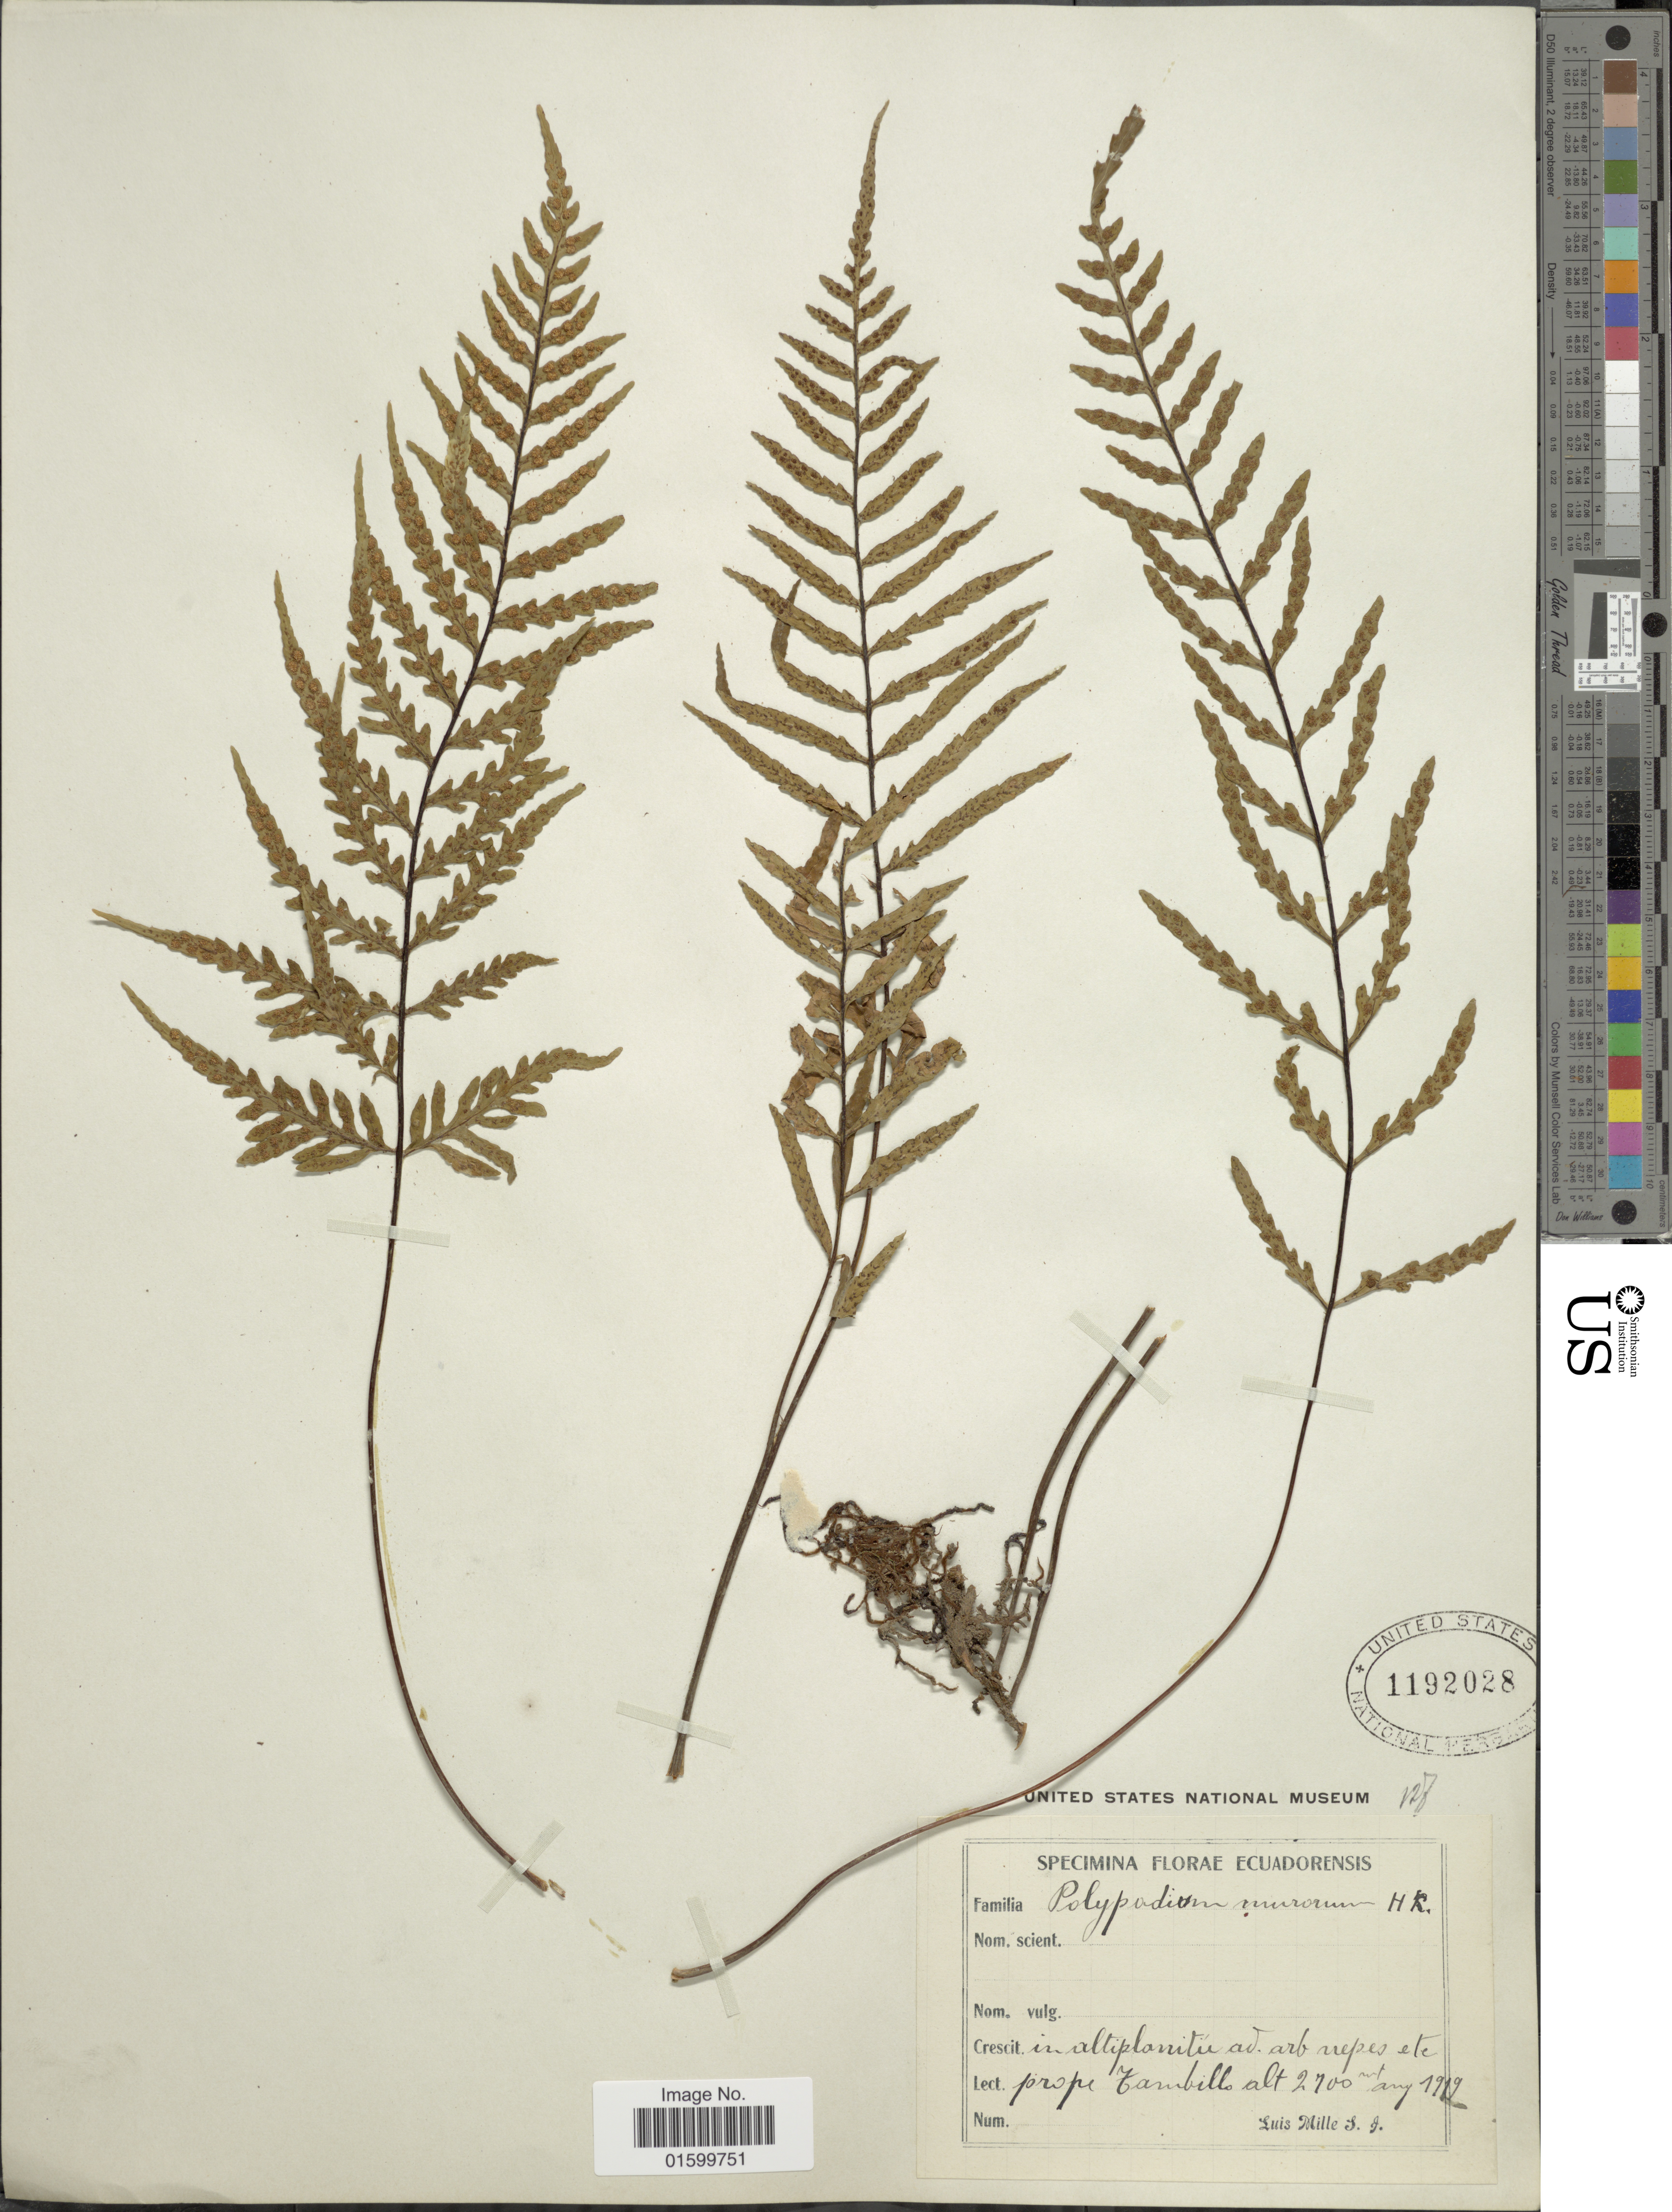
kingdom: Plantae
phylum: Tracheophyta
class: Polypodiopsida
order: Polypodiales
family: Polypodiaceae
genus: Pleopeltis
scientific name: Pleopeltis murorum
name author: (Hook.) A.R. Sm. & Tejero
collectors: L. Mille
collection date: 1919-08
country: Ecuador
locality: In altiplanitu ad repes etc prope Tambillo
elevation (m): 2700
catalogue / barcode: US 1192028